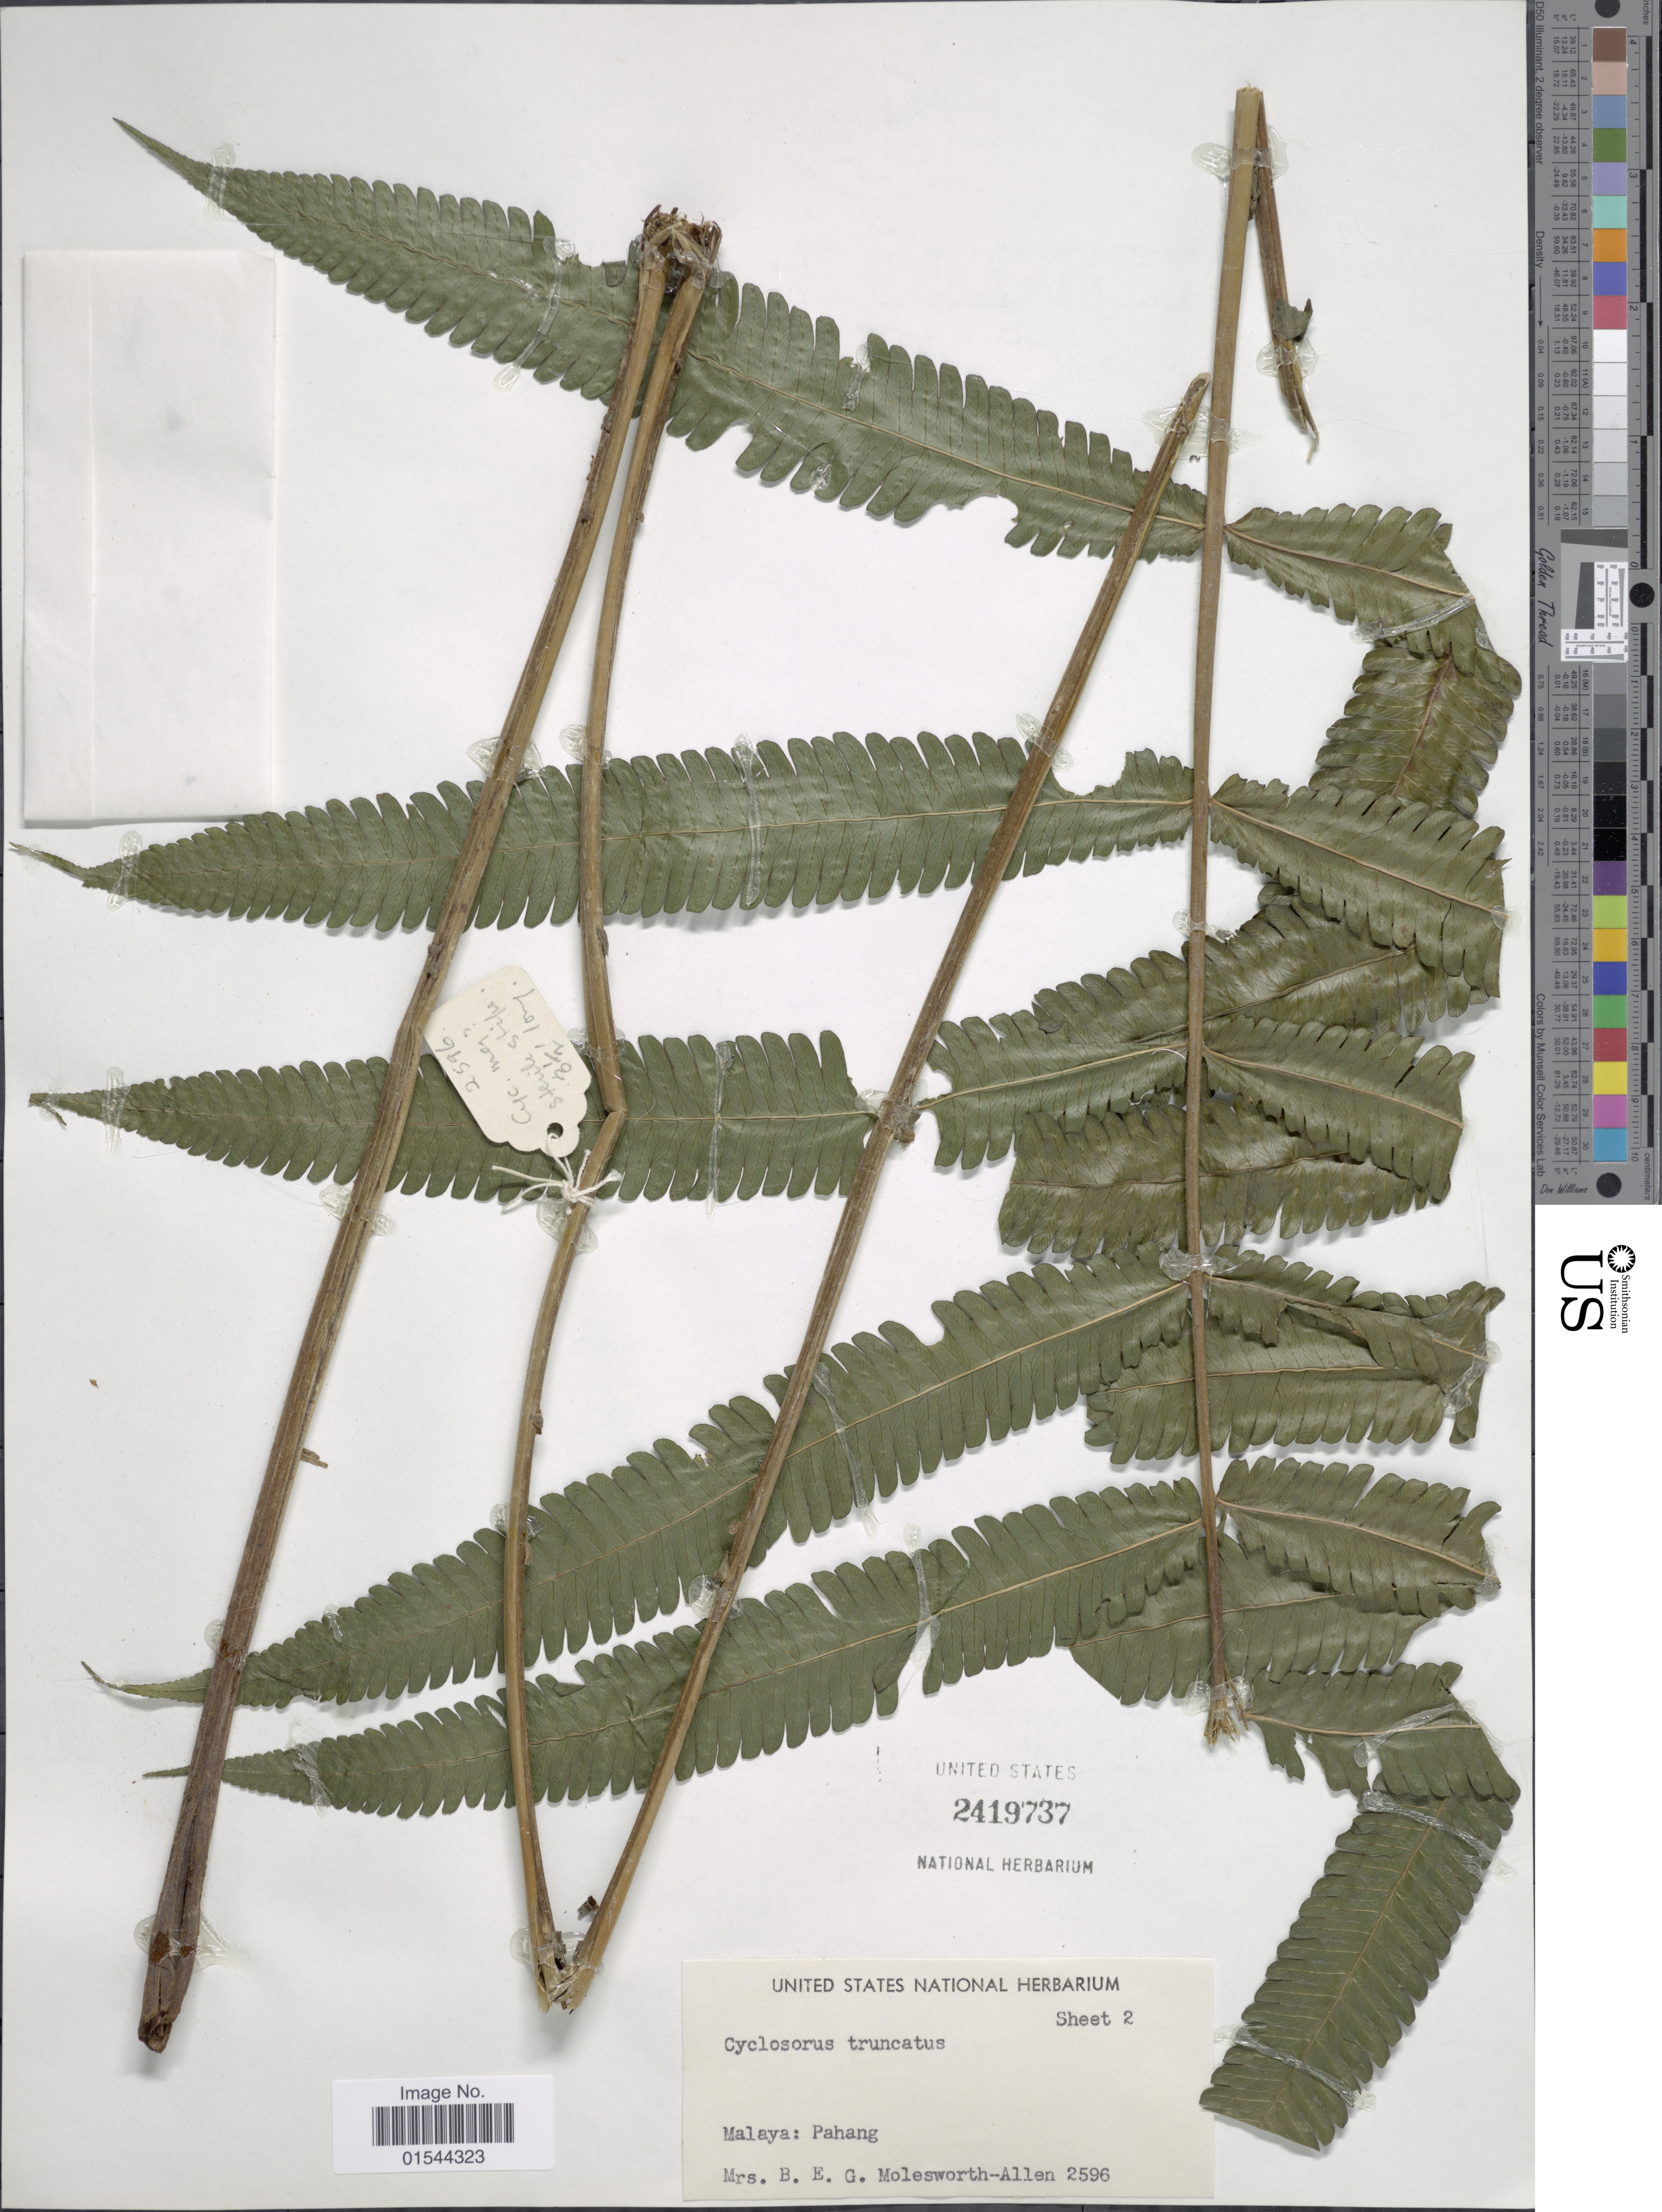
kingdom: Plantae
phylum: Tracheophyta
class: Polypodiopsida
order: Polypodiales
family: Thelypteridaceae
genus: Pneumatopteris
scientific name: Pneumatopteris truncata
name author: (Poir.) Holttum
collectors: Mrs. B. E. G. Molesworth-Allen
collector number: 2596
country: Malaysia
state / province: Pahang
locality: Malaya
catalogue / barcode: US 2419737